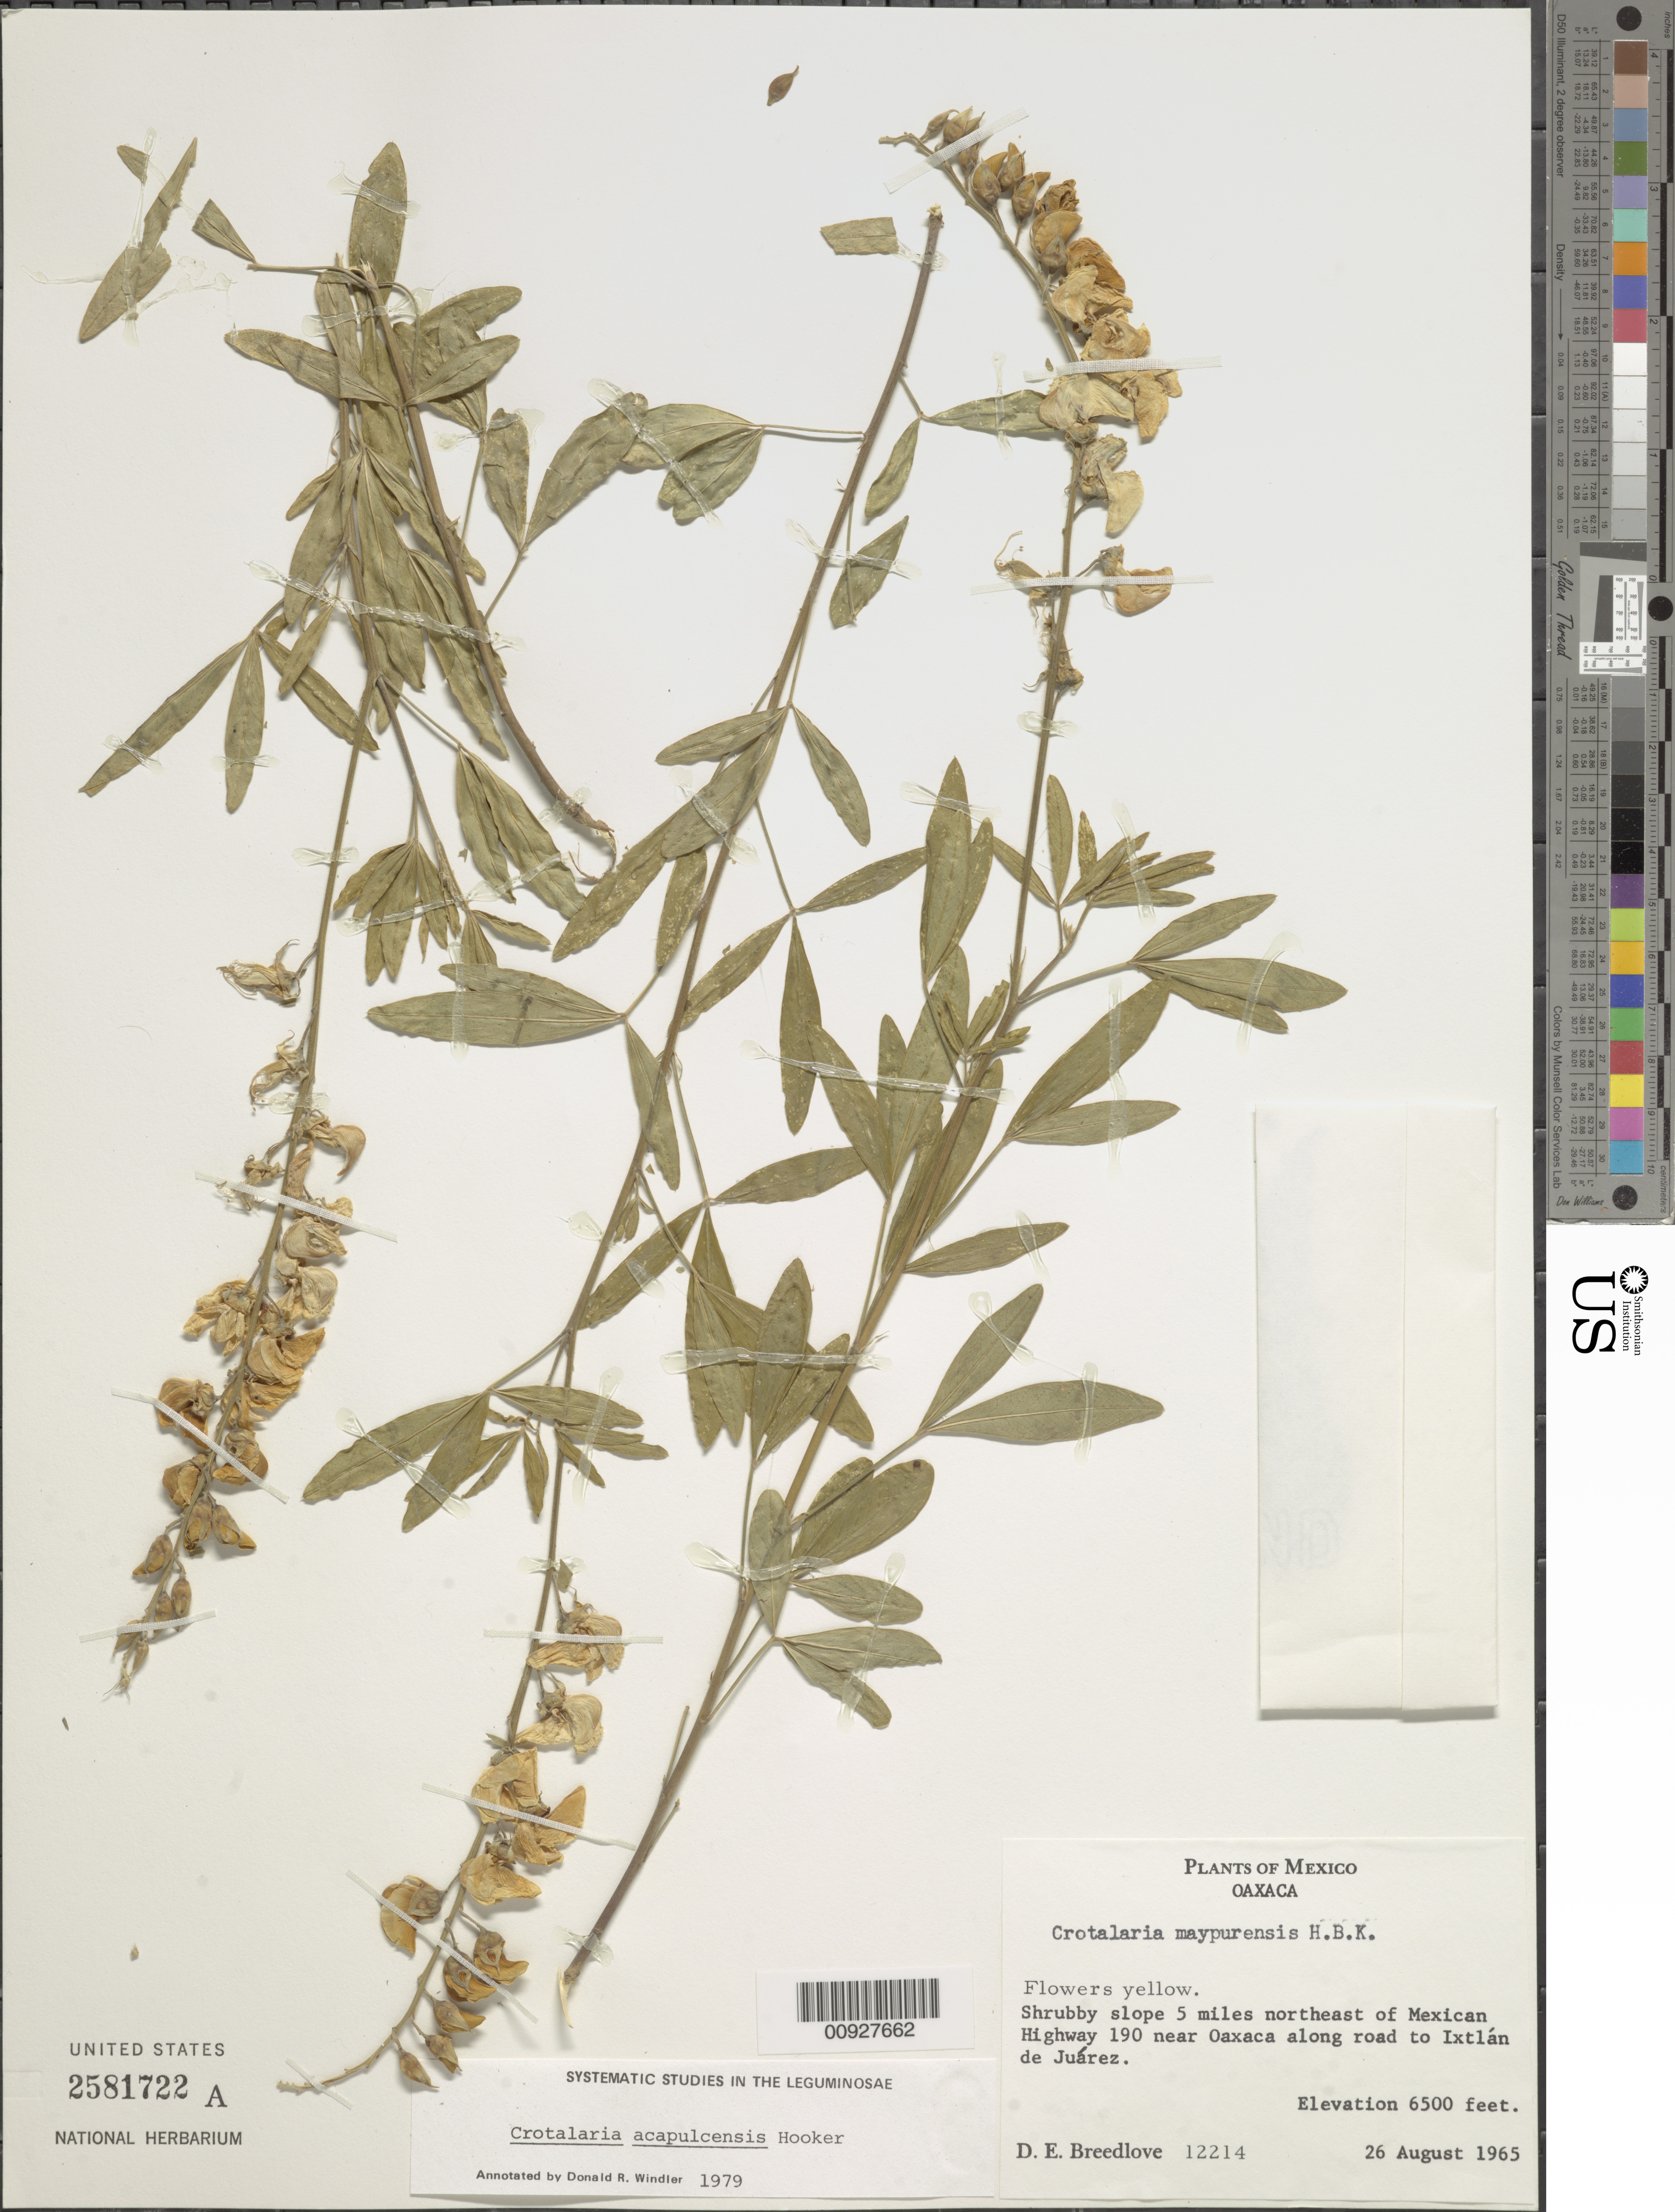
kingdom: Plantae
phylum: Tracheophyta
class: Magnoliopsida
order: Fabales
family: Fabaceae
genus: Crotalaria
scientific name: Crotalaria acapulcensis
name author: Hook. & Arn.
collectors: D. E. Breedlove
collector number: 12214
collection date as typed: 26 Aug 1965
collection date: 1965-08-26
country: Mexico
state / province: Oaxaca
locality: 5 miles northeast of Mexican Highway 190 near Oaxaca along road to Ixtlán de Juárez.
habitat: Shrubby slope.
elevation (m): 1981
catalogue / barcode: US 2581722A